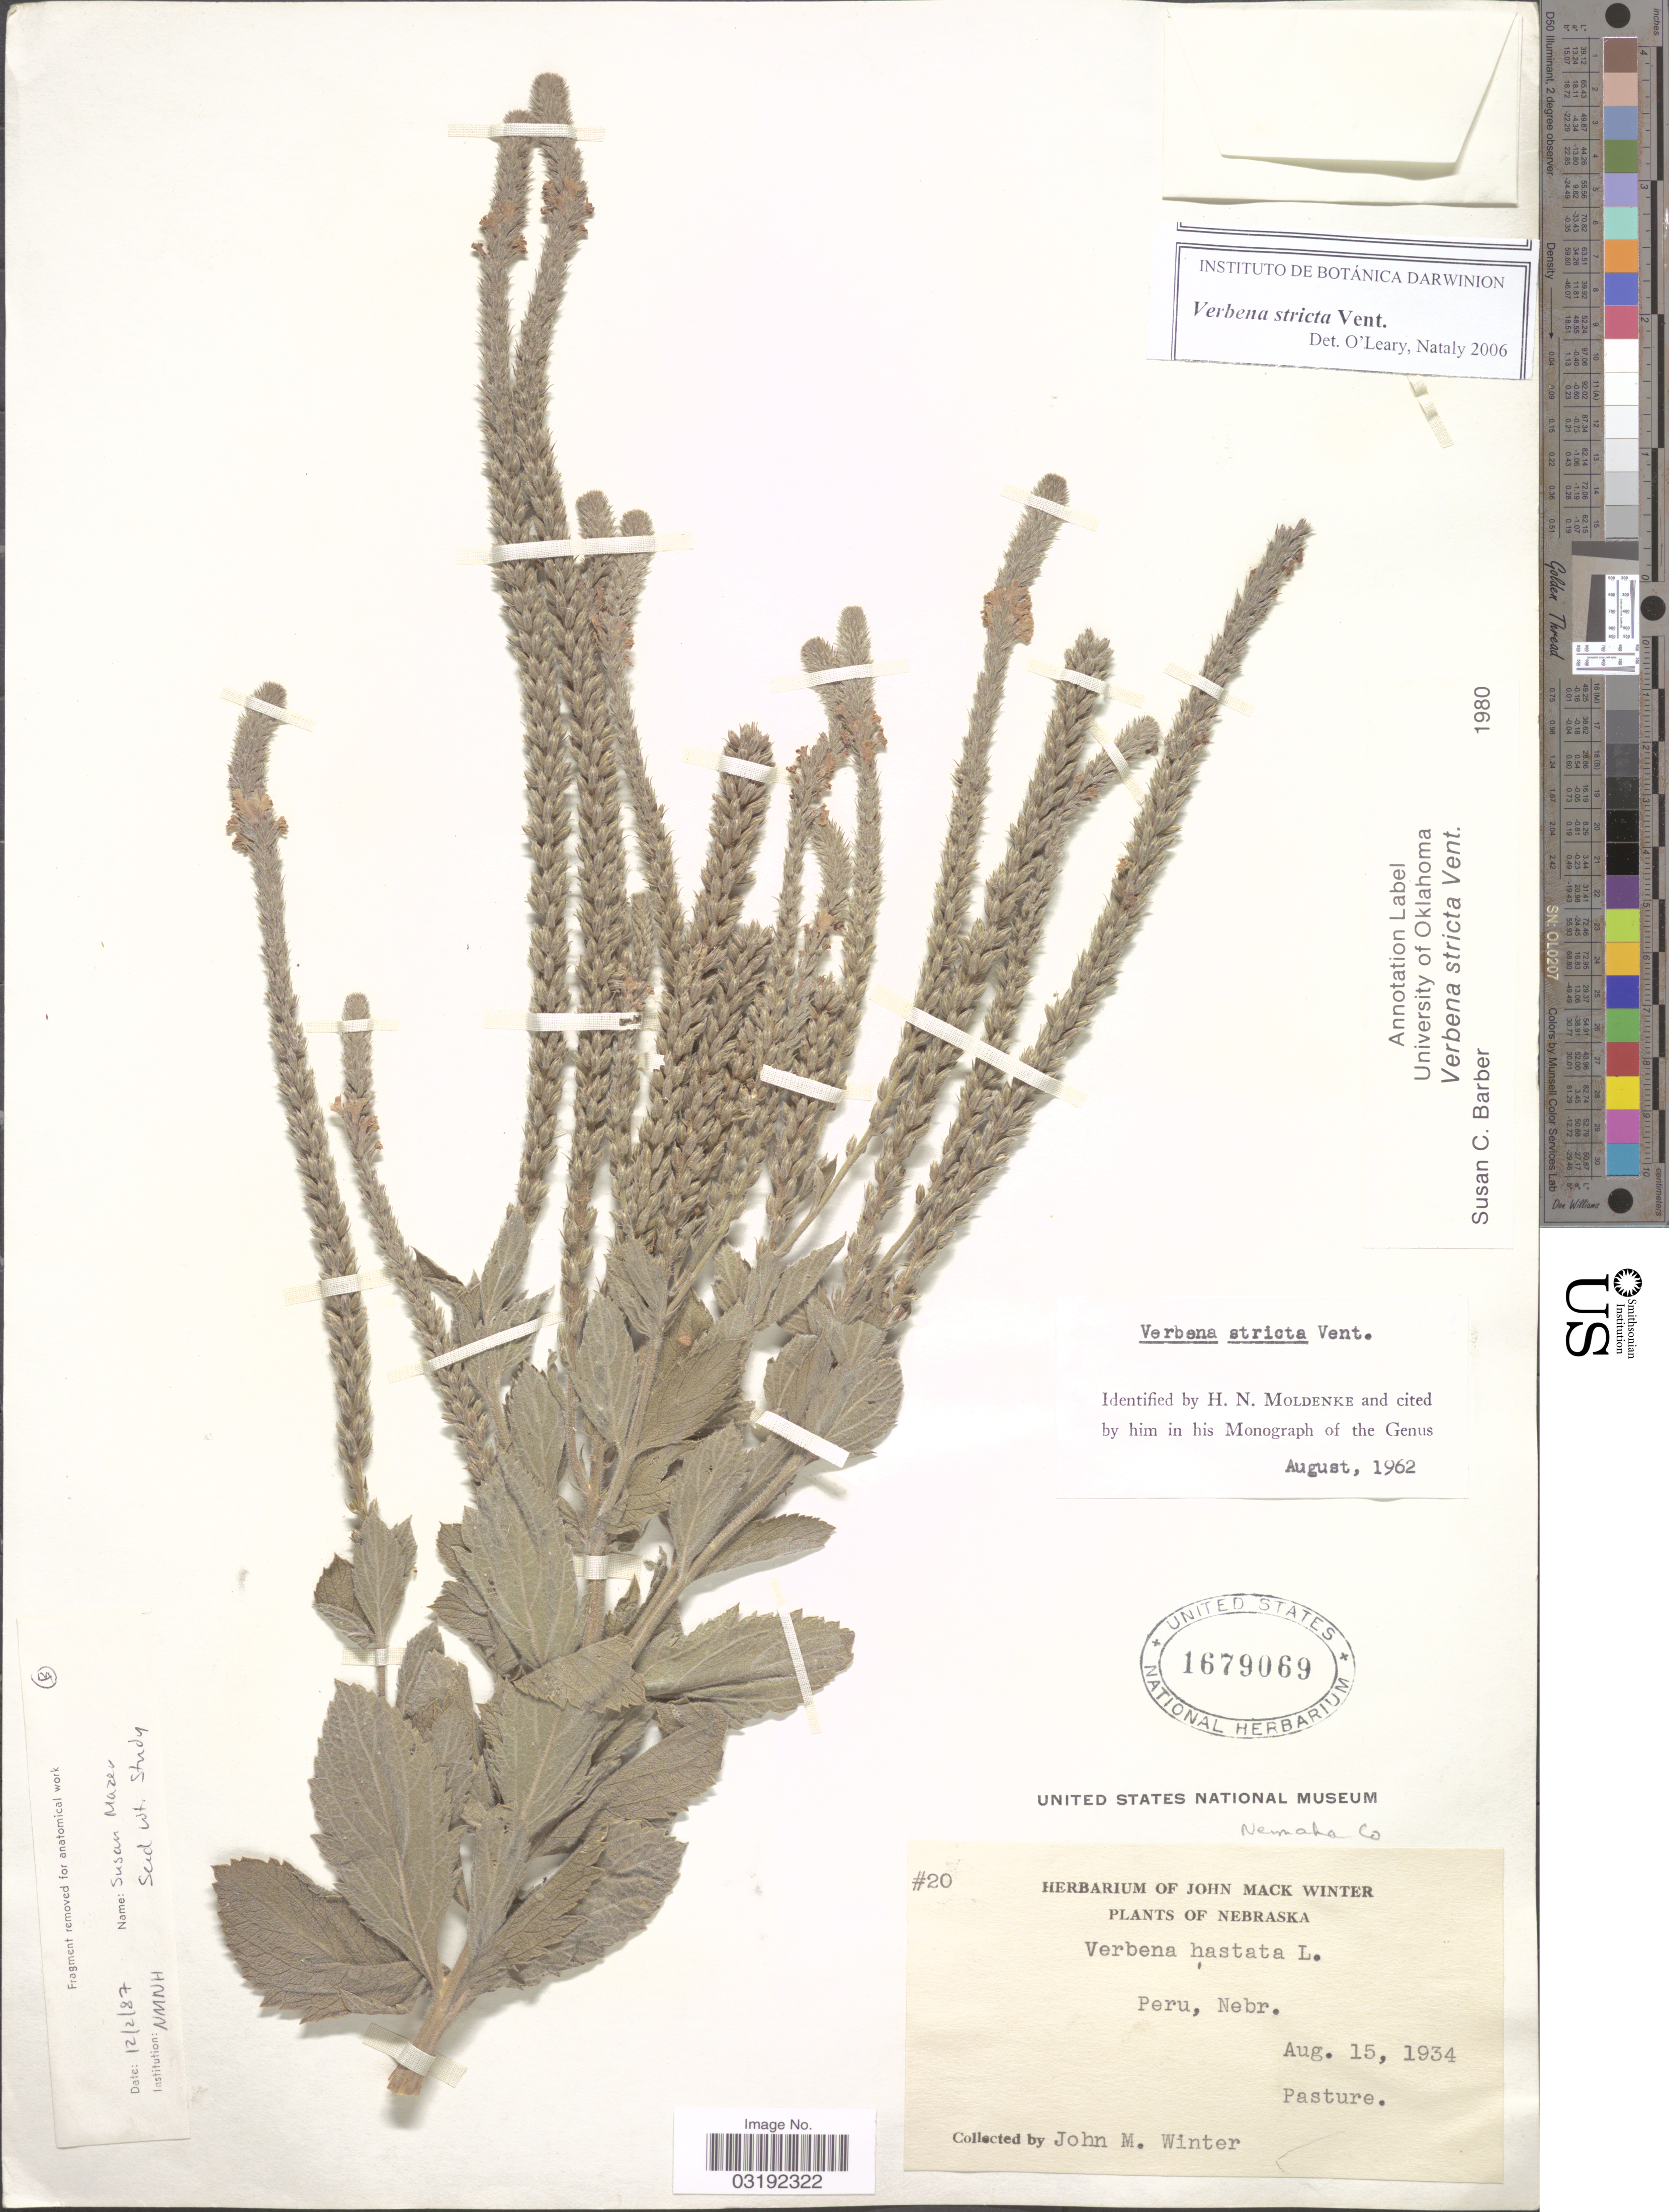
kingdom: Plantae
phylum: Tracheophyta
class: Magnoliopsida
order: Lamiales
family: Verbenaceae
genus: Verbena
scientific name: Verbena stricta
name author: Vent.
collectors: J. M. Winter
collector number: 20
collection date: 1934-08-15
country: United States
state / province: Nebraska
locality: Peru, Nemaha Co.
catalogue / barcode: US 1679069